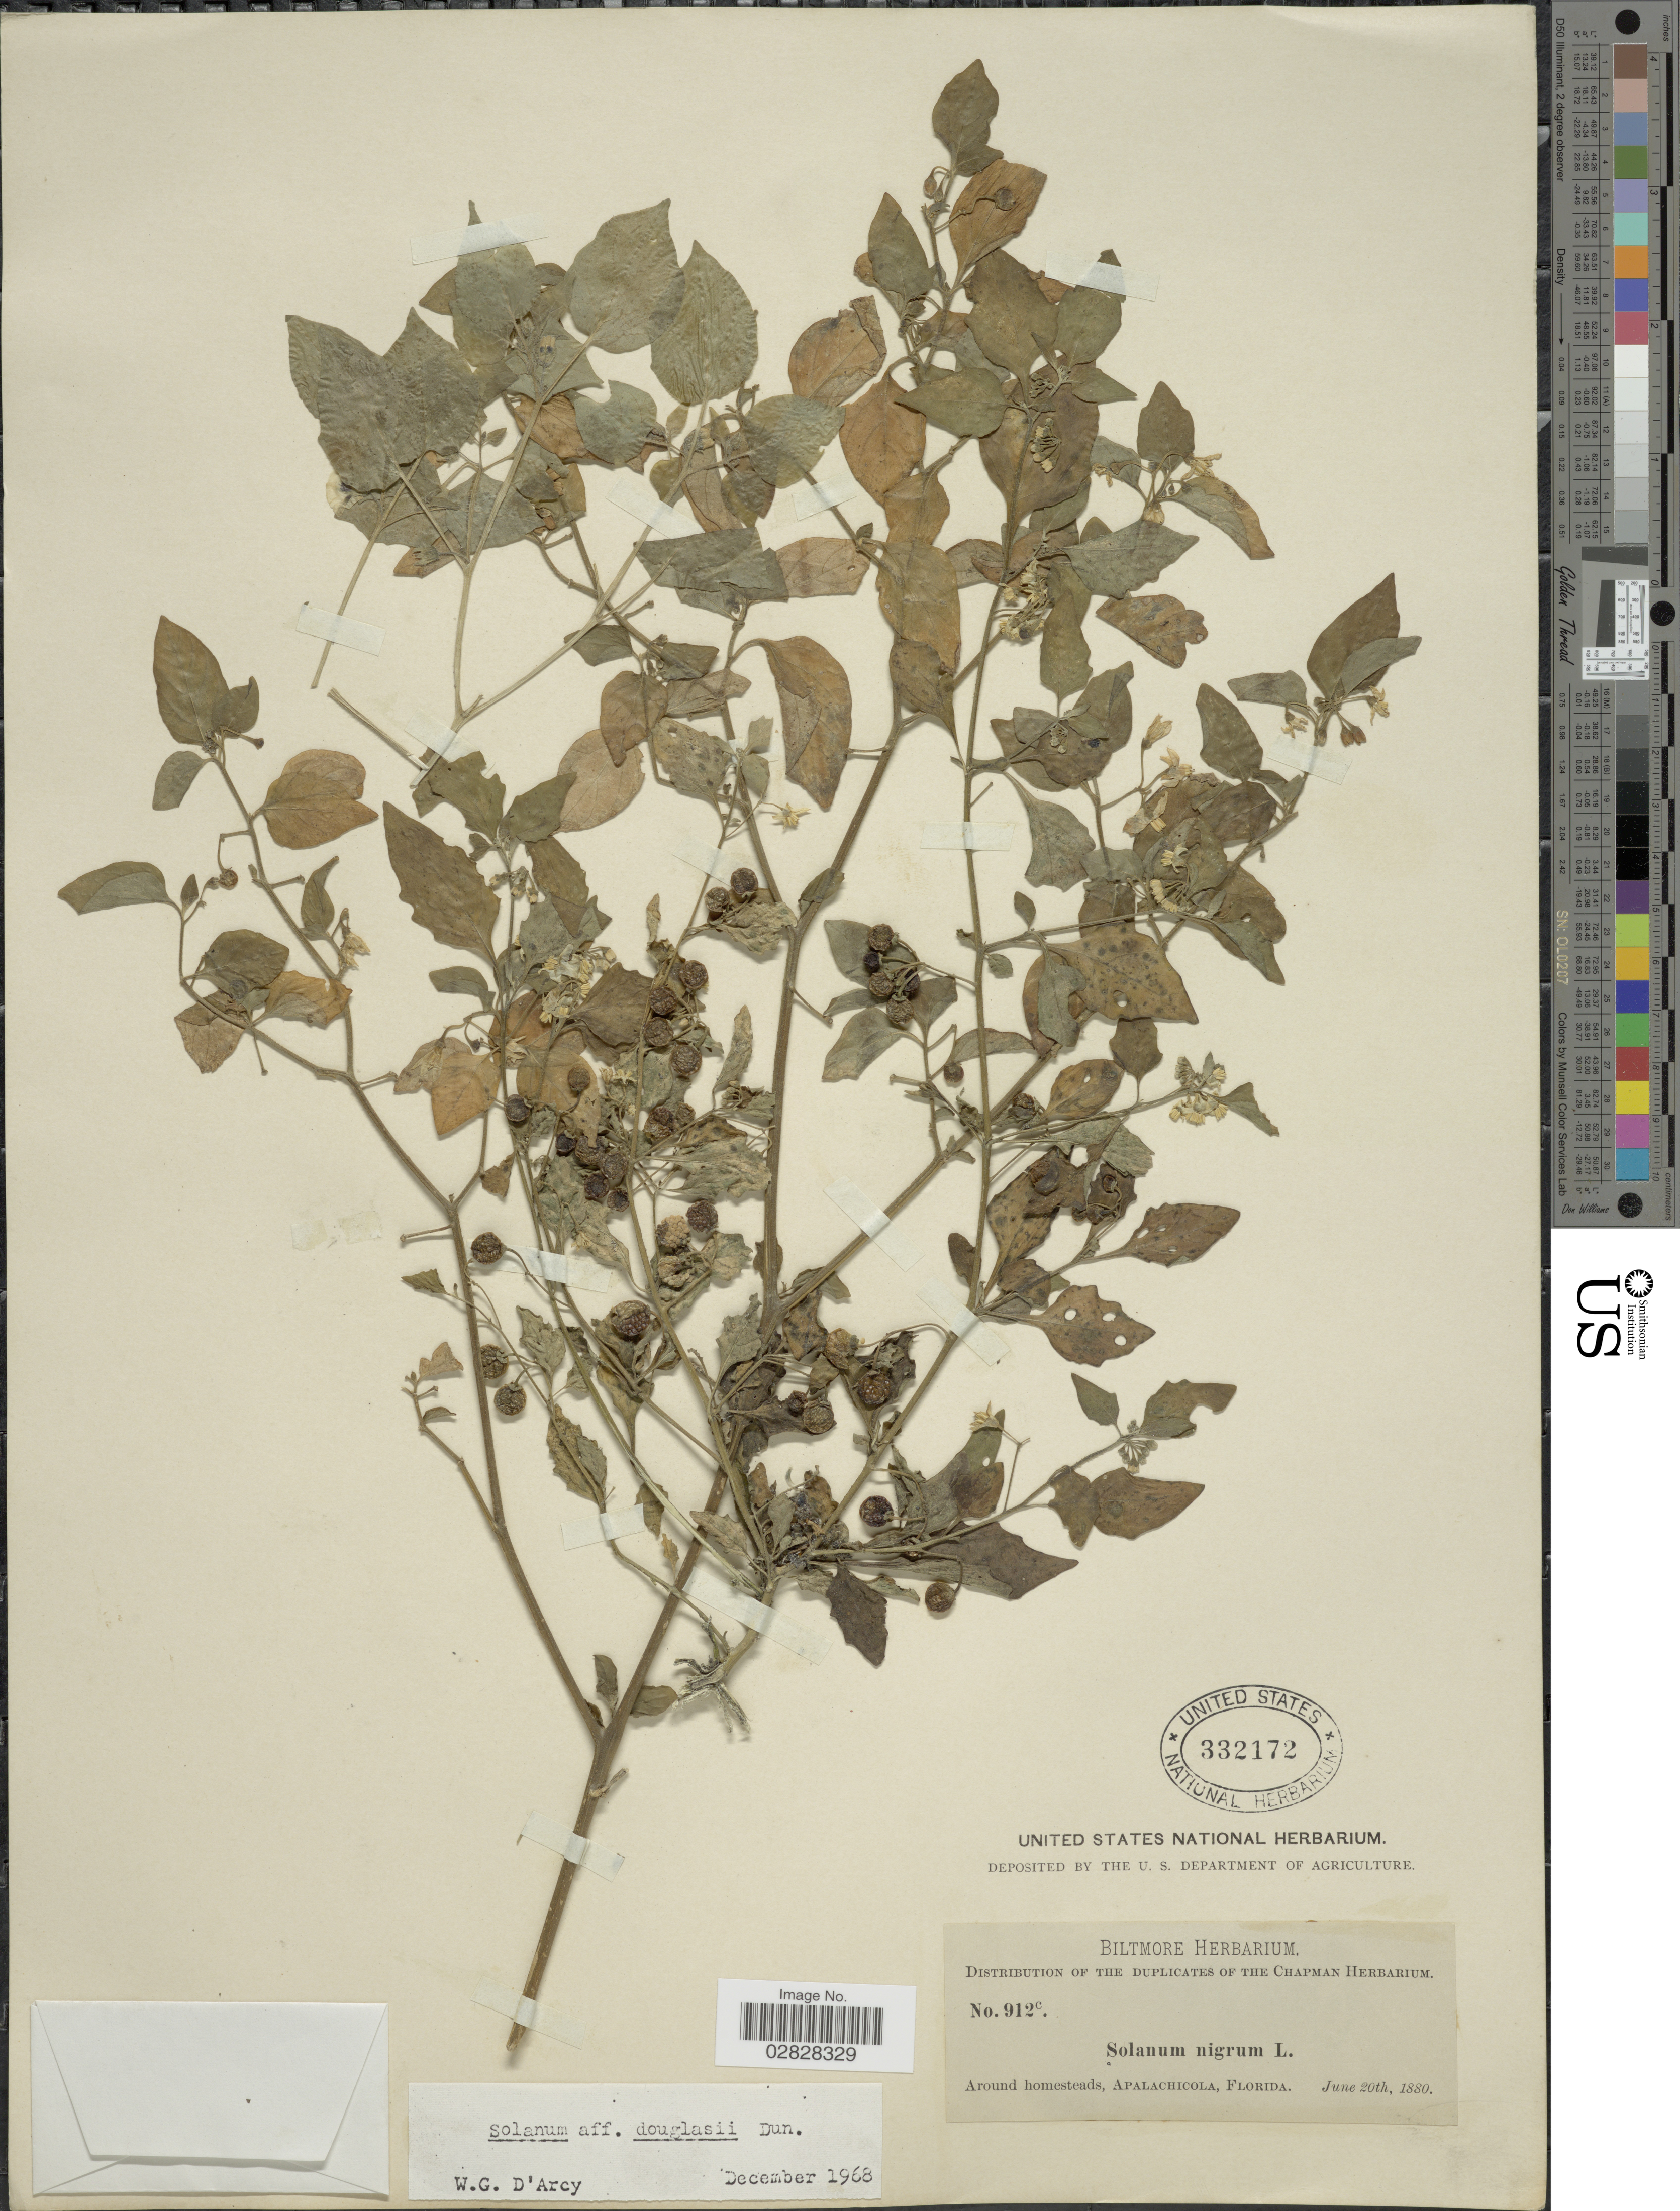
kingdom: Plantae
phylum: Tracheophyta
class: Magnoliopsida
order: Solanales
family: Solanaceae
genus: Solanum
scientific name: Solanum douglasii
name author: Dunal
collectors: ex herb. Biltmore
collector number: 912c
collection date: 1880-06-20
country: United States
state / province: Florida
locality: Around homesteads, Apalachicola.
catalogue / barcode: US 332172